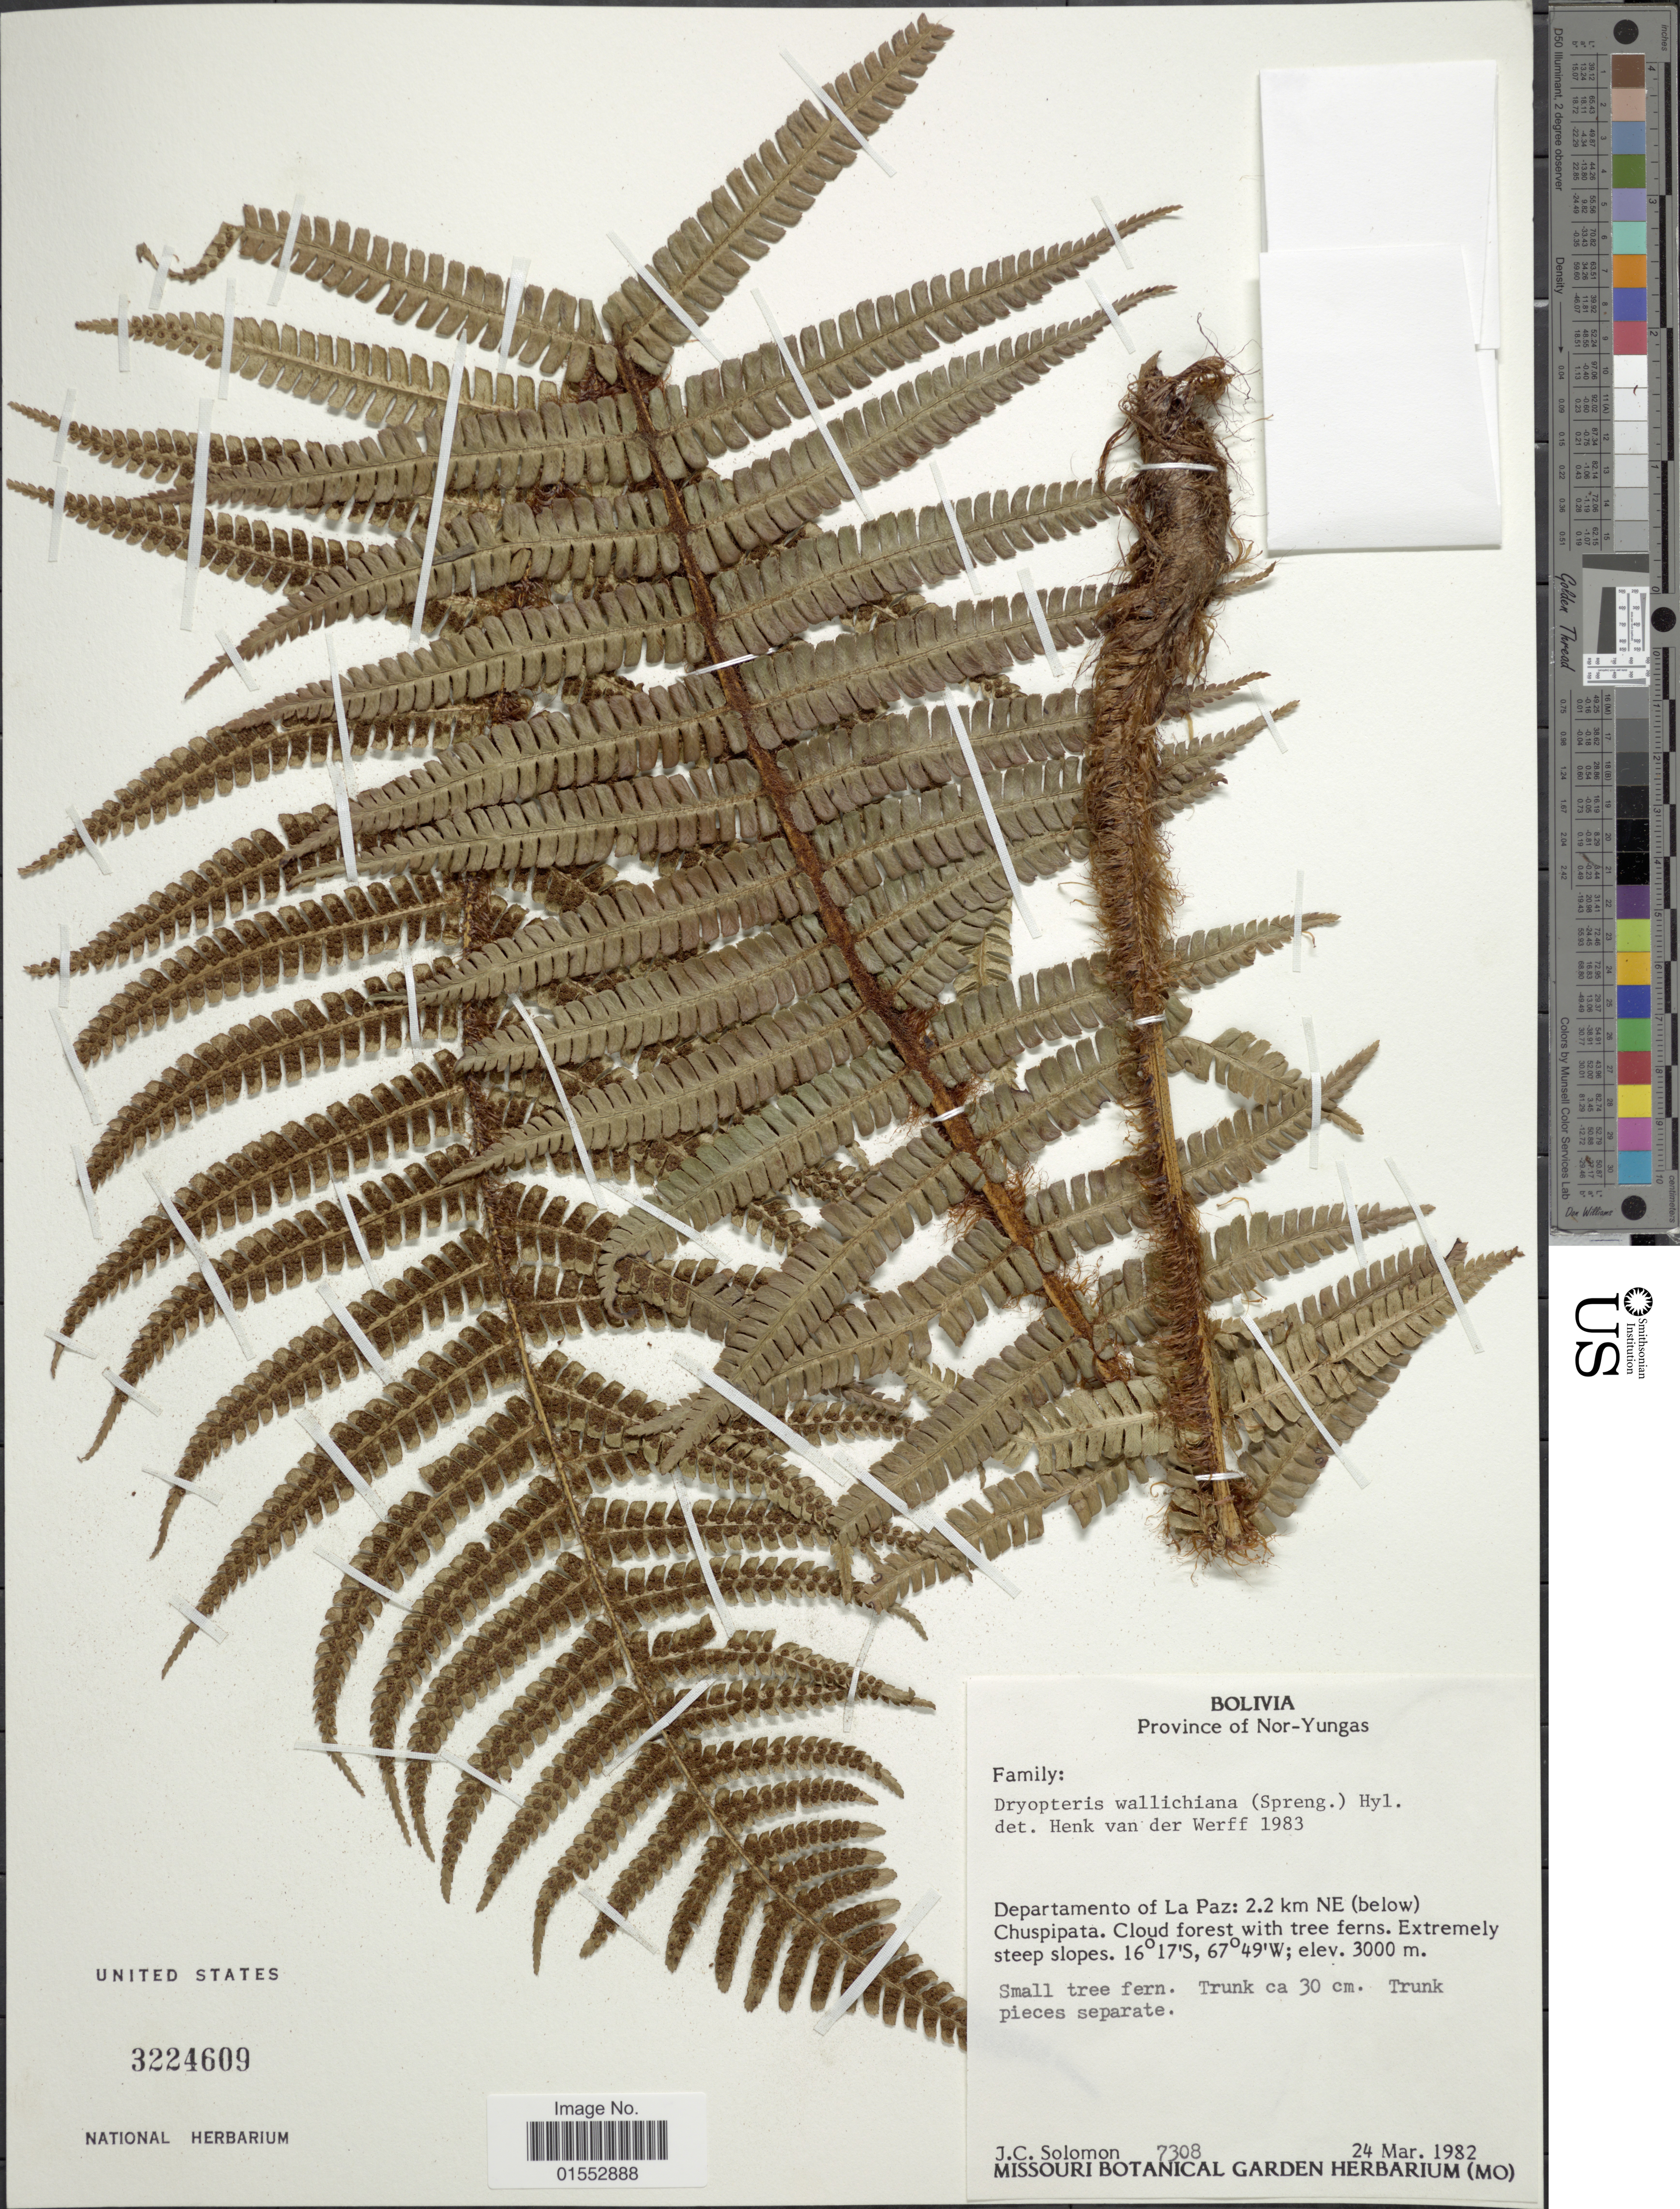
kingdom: Plantae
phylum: Tracheophyta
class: Polypodiopsida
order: Polypodiales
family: Dryopteridaceae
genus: Dryopteris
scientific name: Dryopteris wallichiana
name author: (Spreng.) Hyl.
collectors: J. C. Solomon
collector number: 7308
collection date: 1982-03-24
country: Bolivia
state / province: La Paz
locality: Province of Nor-Yungas. Departamento of La Paz: 2.2 km NE (below) Chuspipata.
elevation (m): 3000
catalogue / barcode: US 3224609